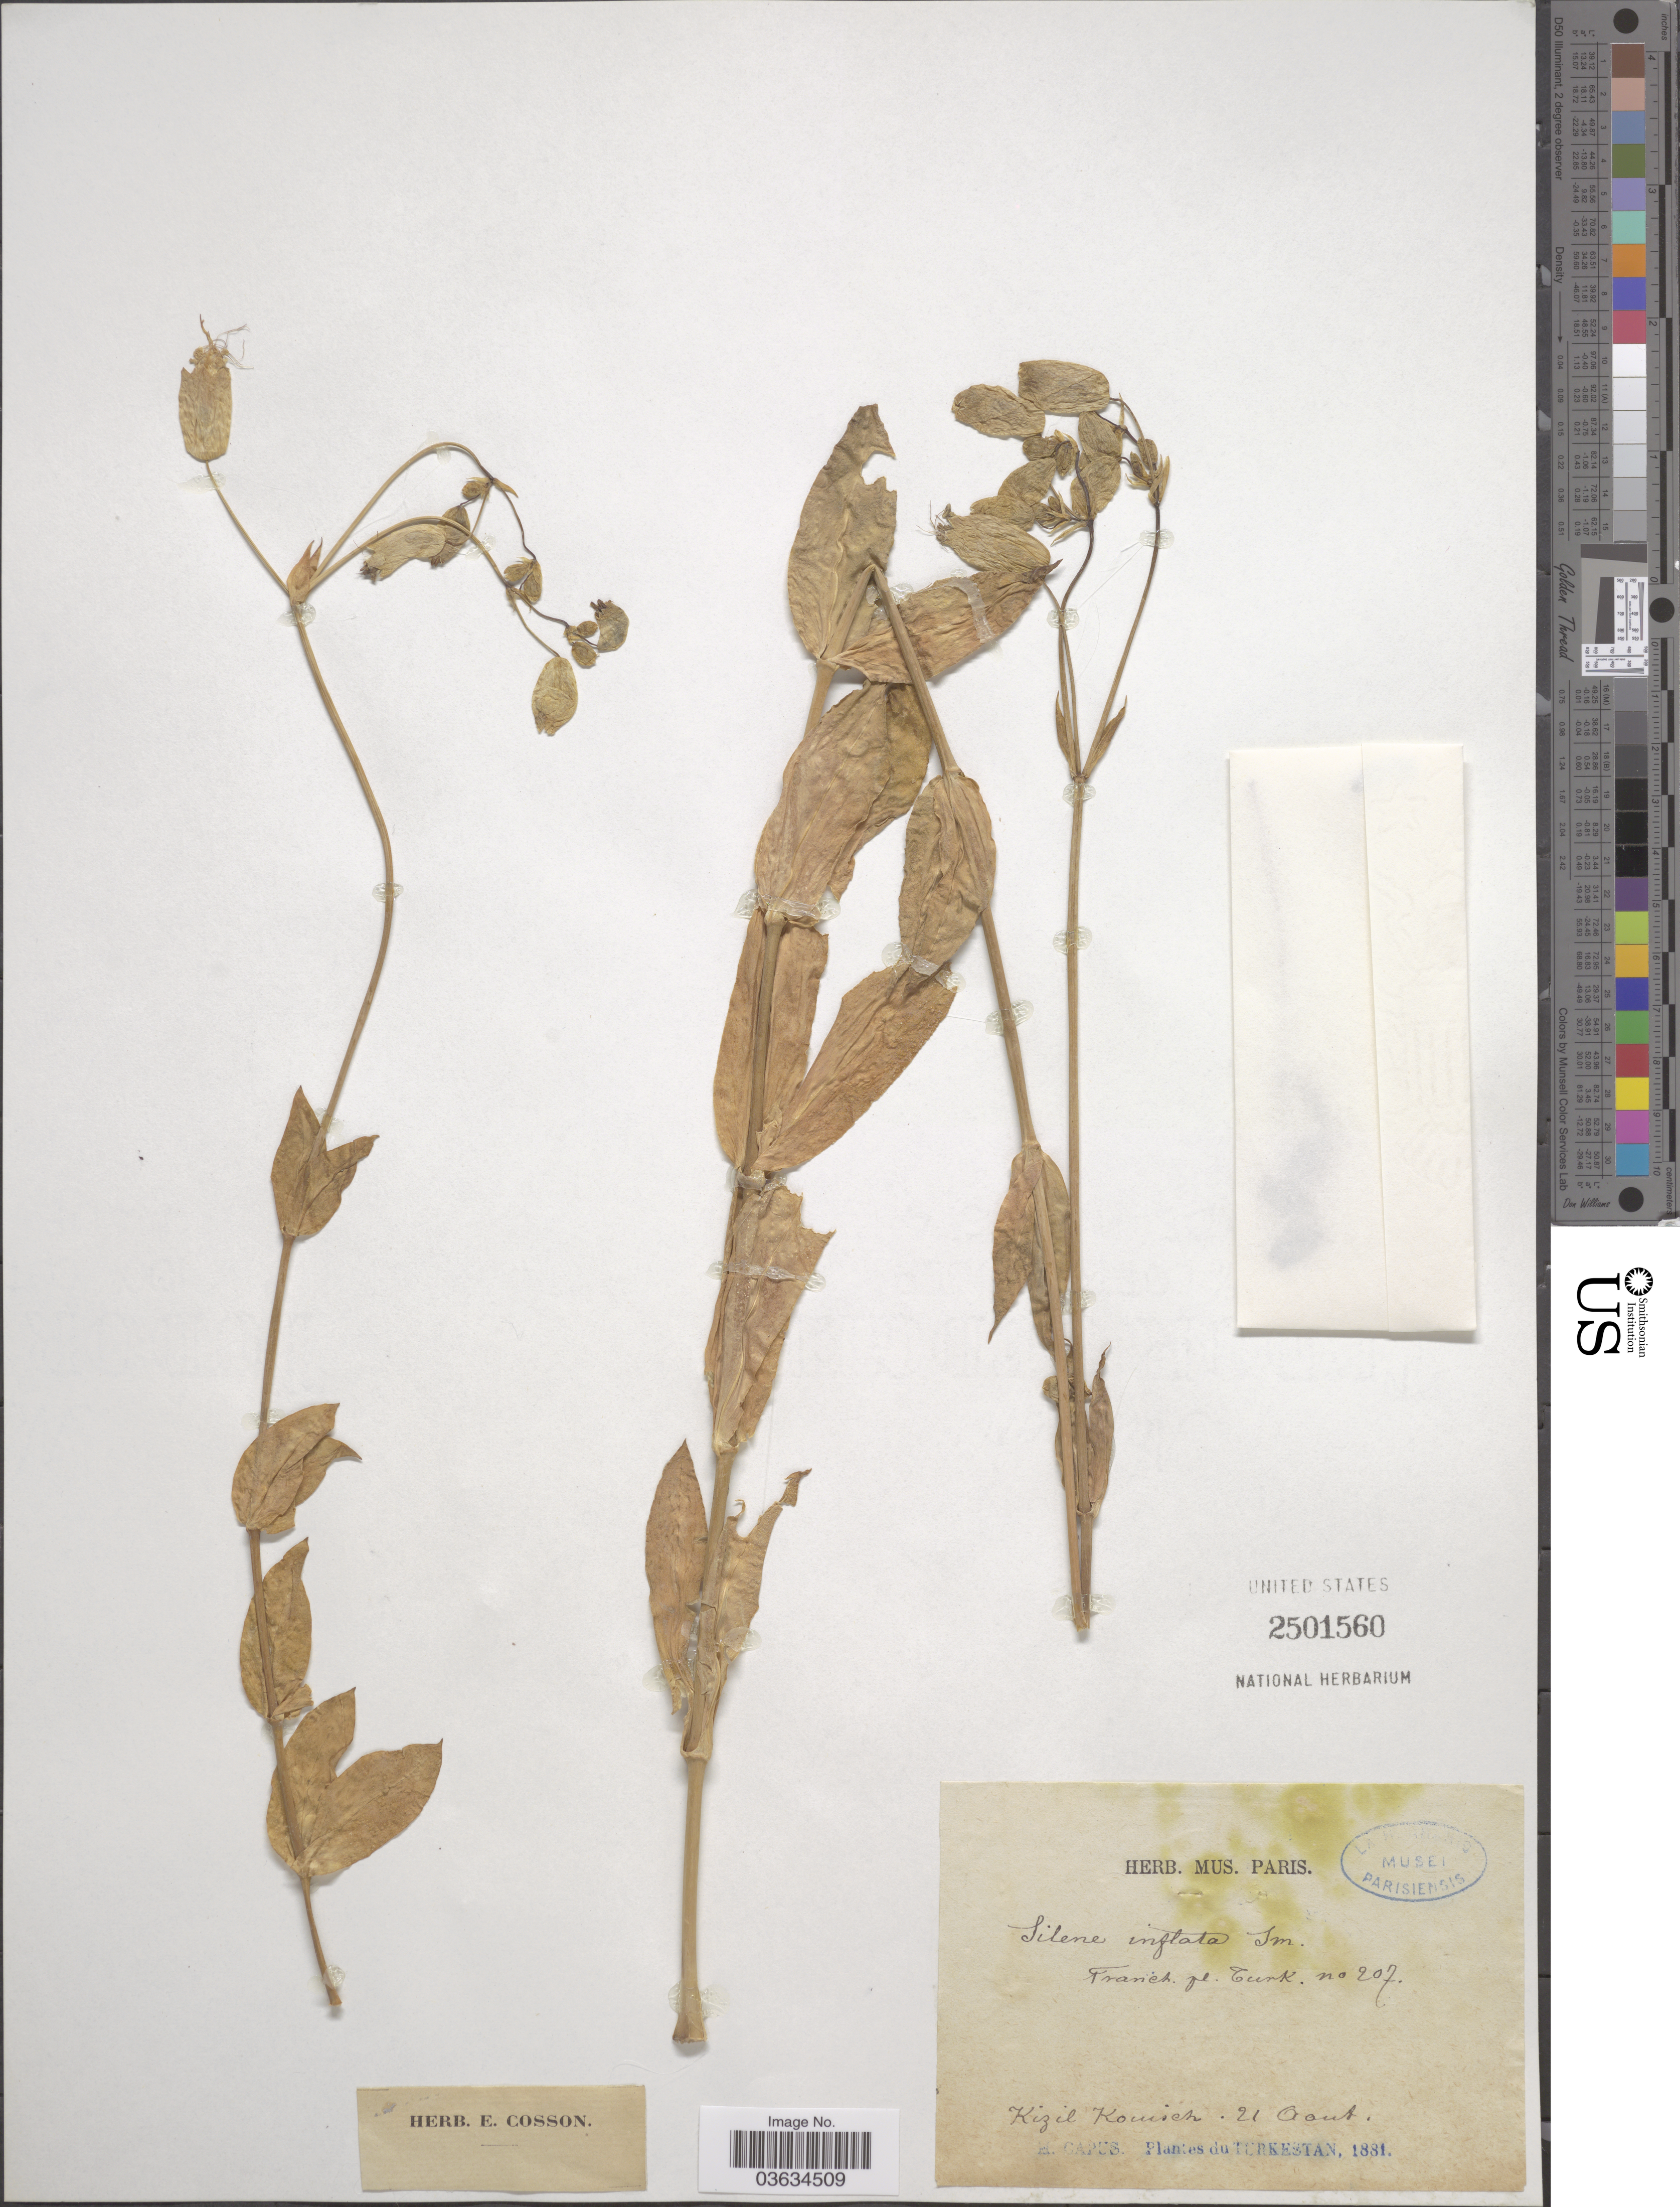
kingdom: Plantae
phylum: Tracheophyta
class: Magnoliopsida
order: Caryophyllales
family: Caryophyllaceae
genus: Silene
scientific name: Silene vulgaris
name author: (Moench) Garcke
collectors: M. Capus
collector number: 207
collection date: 1881-08-21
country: Uzbekistan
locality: Kizil Kouisch. Turkestan.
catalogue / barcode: US 2501560